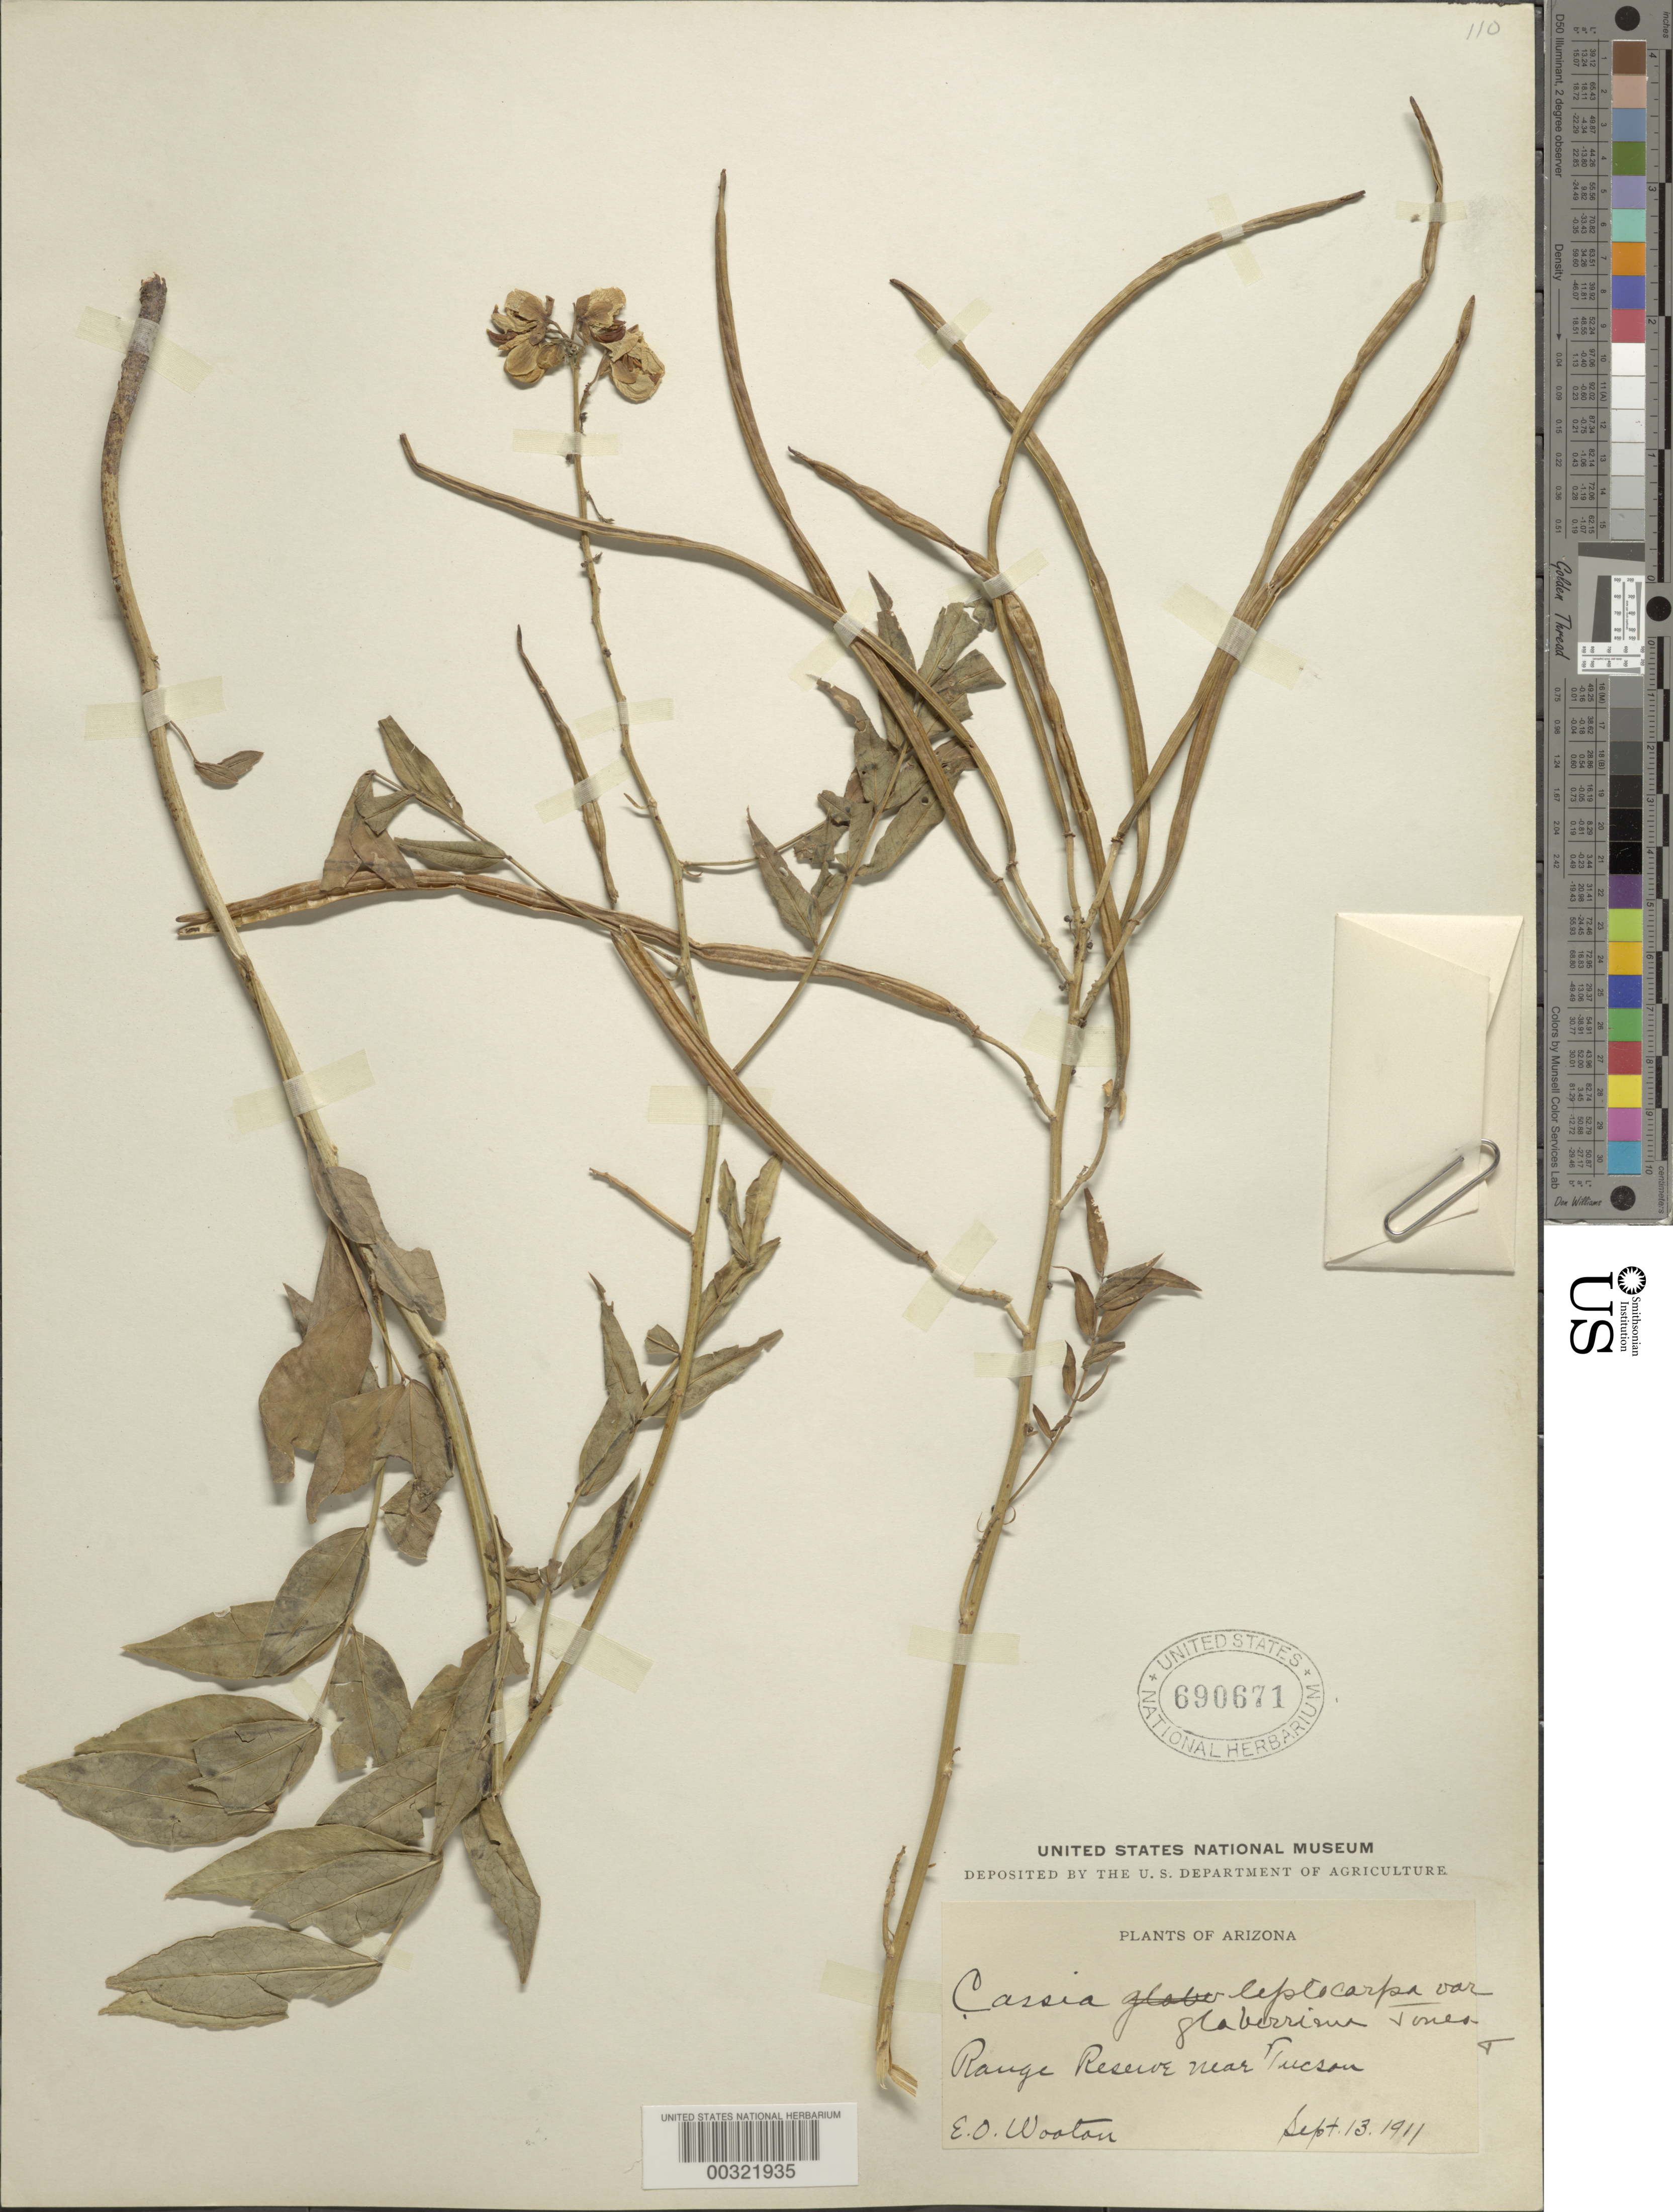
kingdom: Plantae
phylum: Tracheophyta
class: Magnoliopsida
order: Fabales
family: Fabaceae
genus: Senna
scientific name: Senna hirsuta var. glaberrima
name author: (M.E. Jones) H.S. Irwin & Barneby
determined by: Strong, Mark T., (BOT), Smithsonian Institution - National Museum of Natural History (UNITED STATES)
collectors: E. O. Wooton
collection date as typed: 13 Sep 1911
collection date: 1911-09-13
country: United States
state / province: Arizona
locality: Range reserve near tucson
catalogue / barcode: US 690671